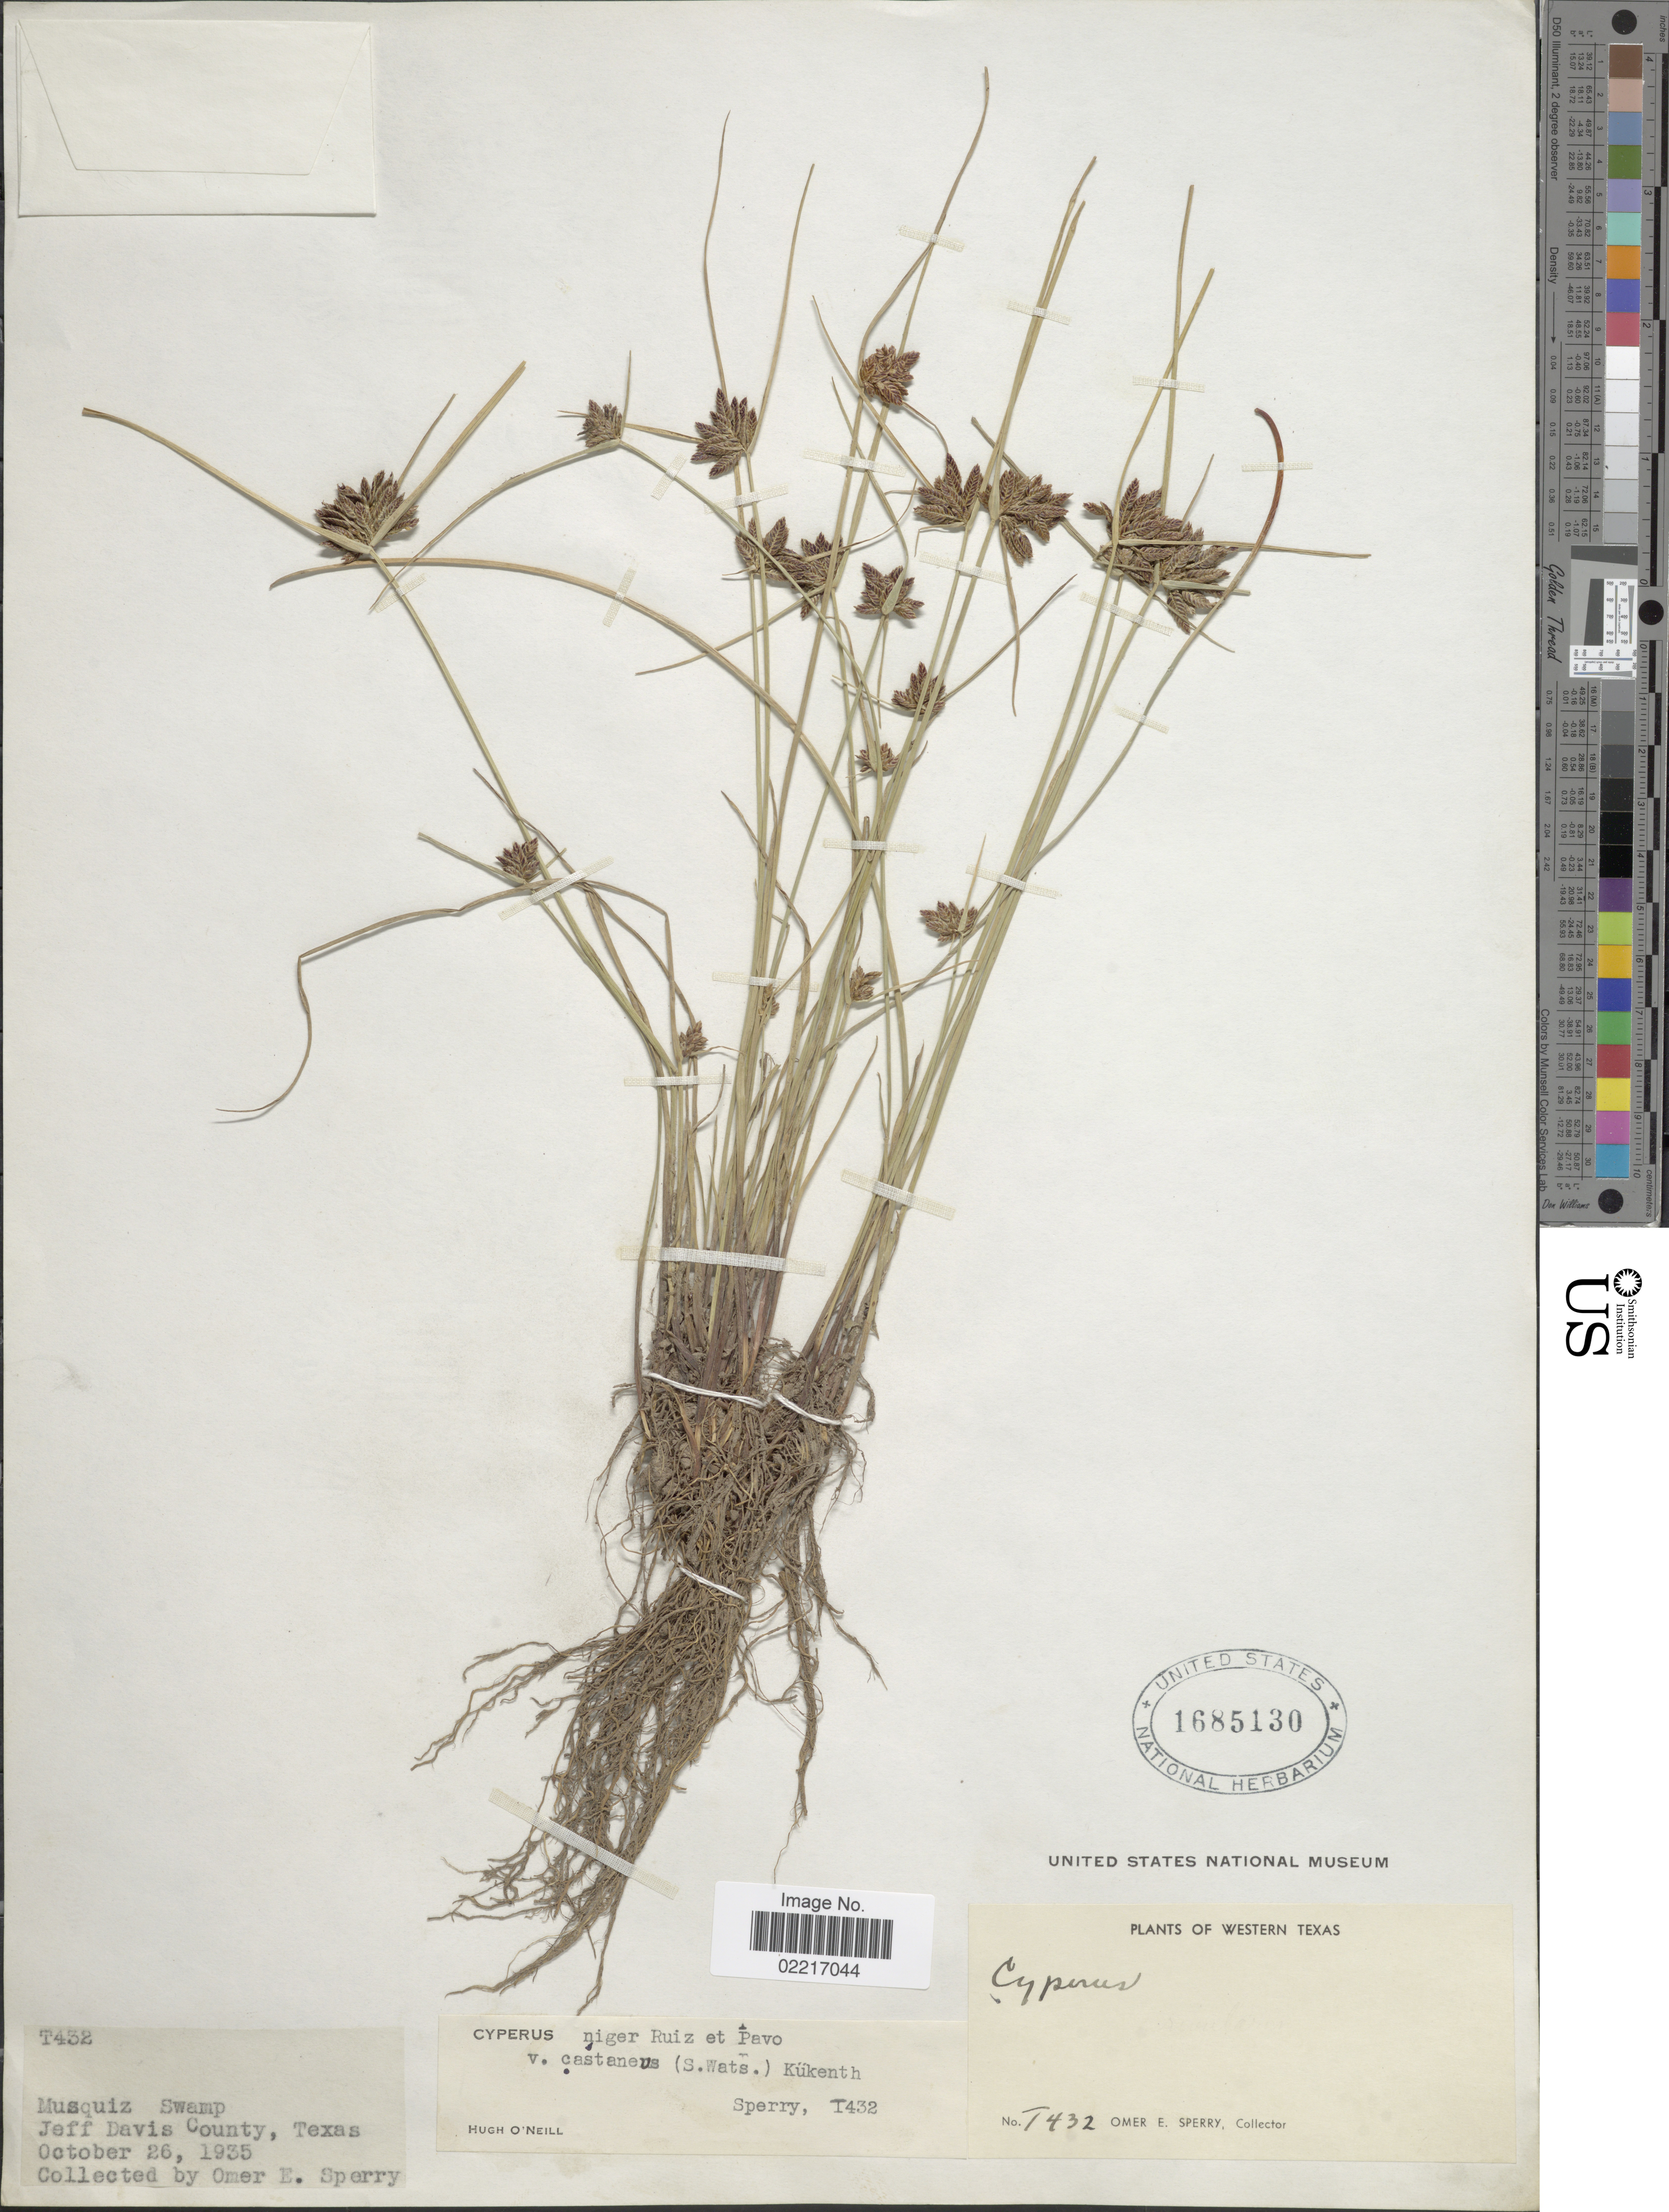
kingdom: Plantae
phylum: Tracheophyta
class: Liliopsida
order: Poales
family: Cyperaceae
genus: Cyperus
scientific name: Cyperus niger var. capitatus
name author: (Britton) O'Neill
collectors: O. E. Sperry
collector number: T432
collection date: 1935-10-26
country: United States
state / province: Texas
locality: Western Texas, Jeff Davis County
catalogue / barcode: US 1685130